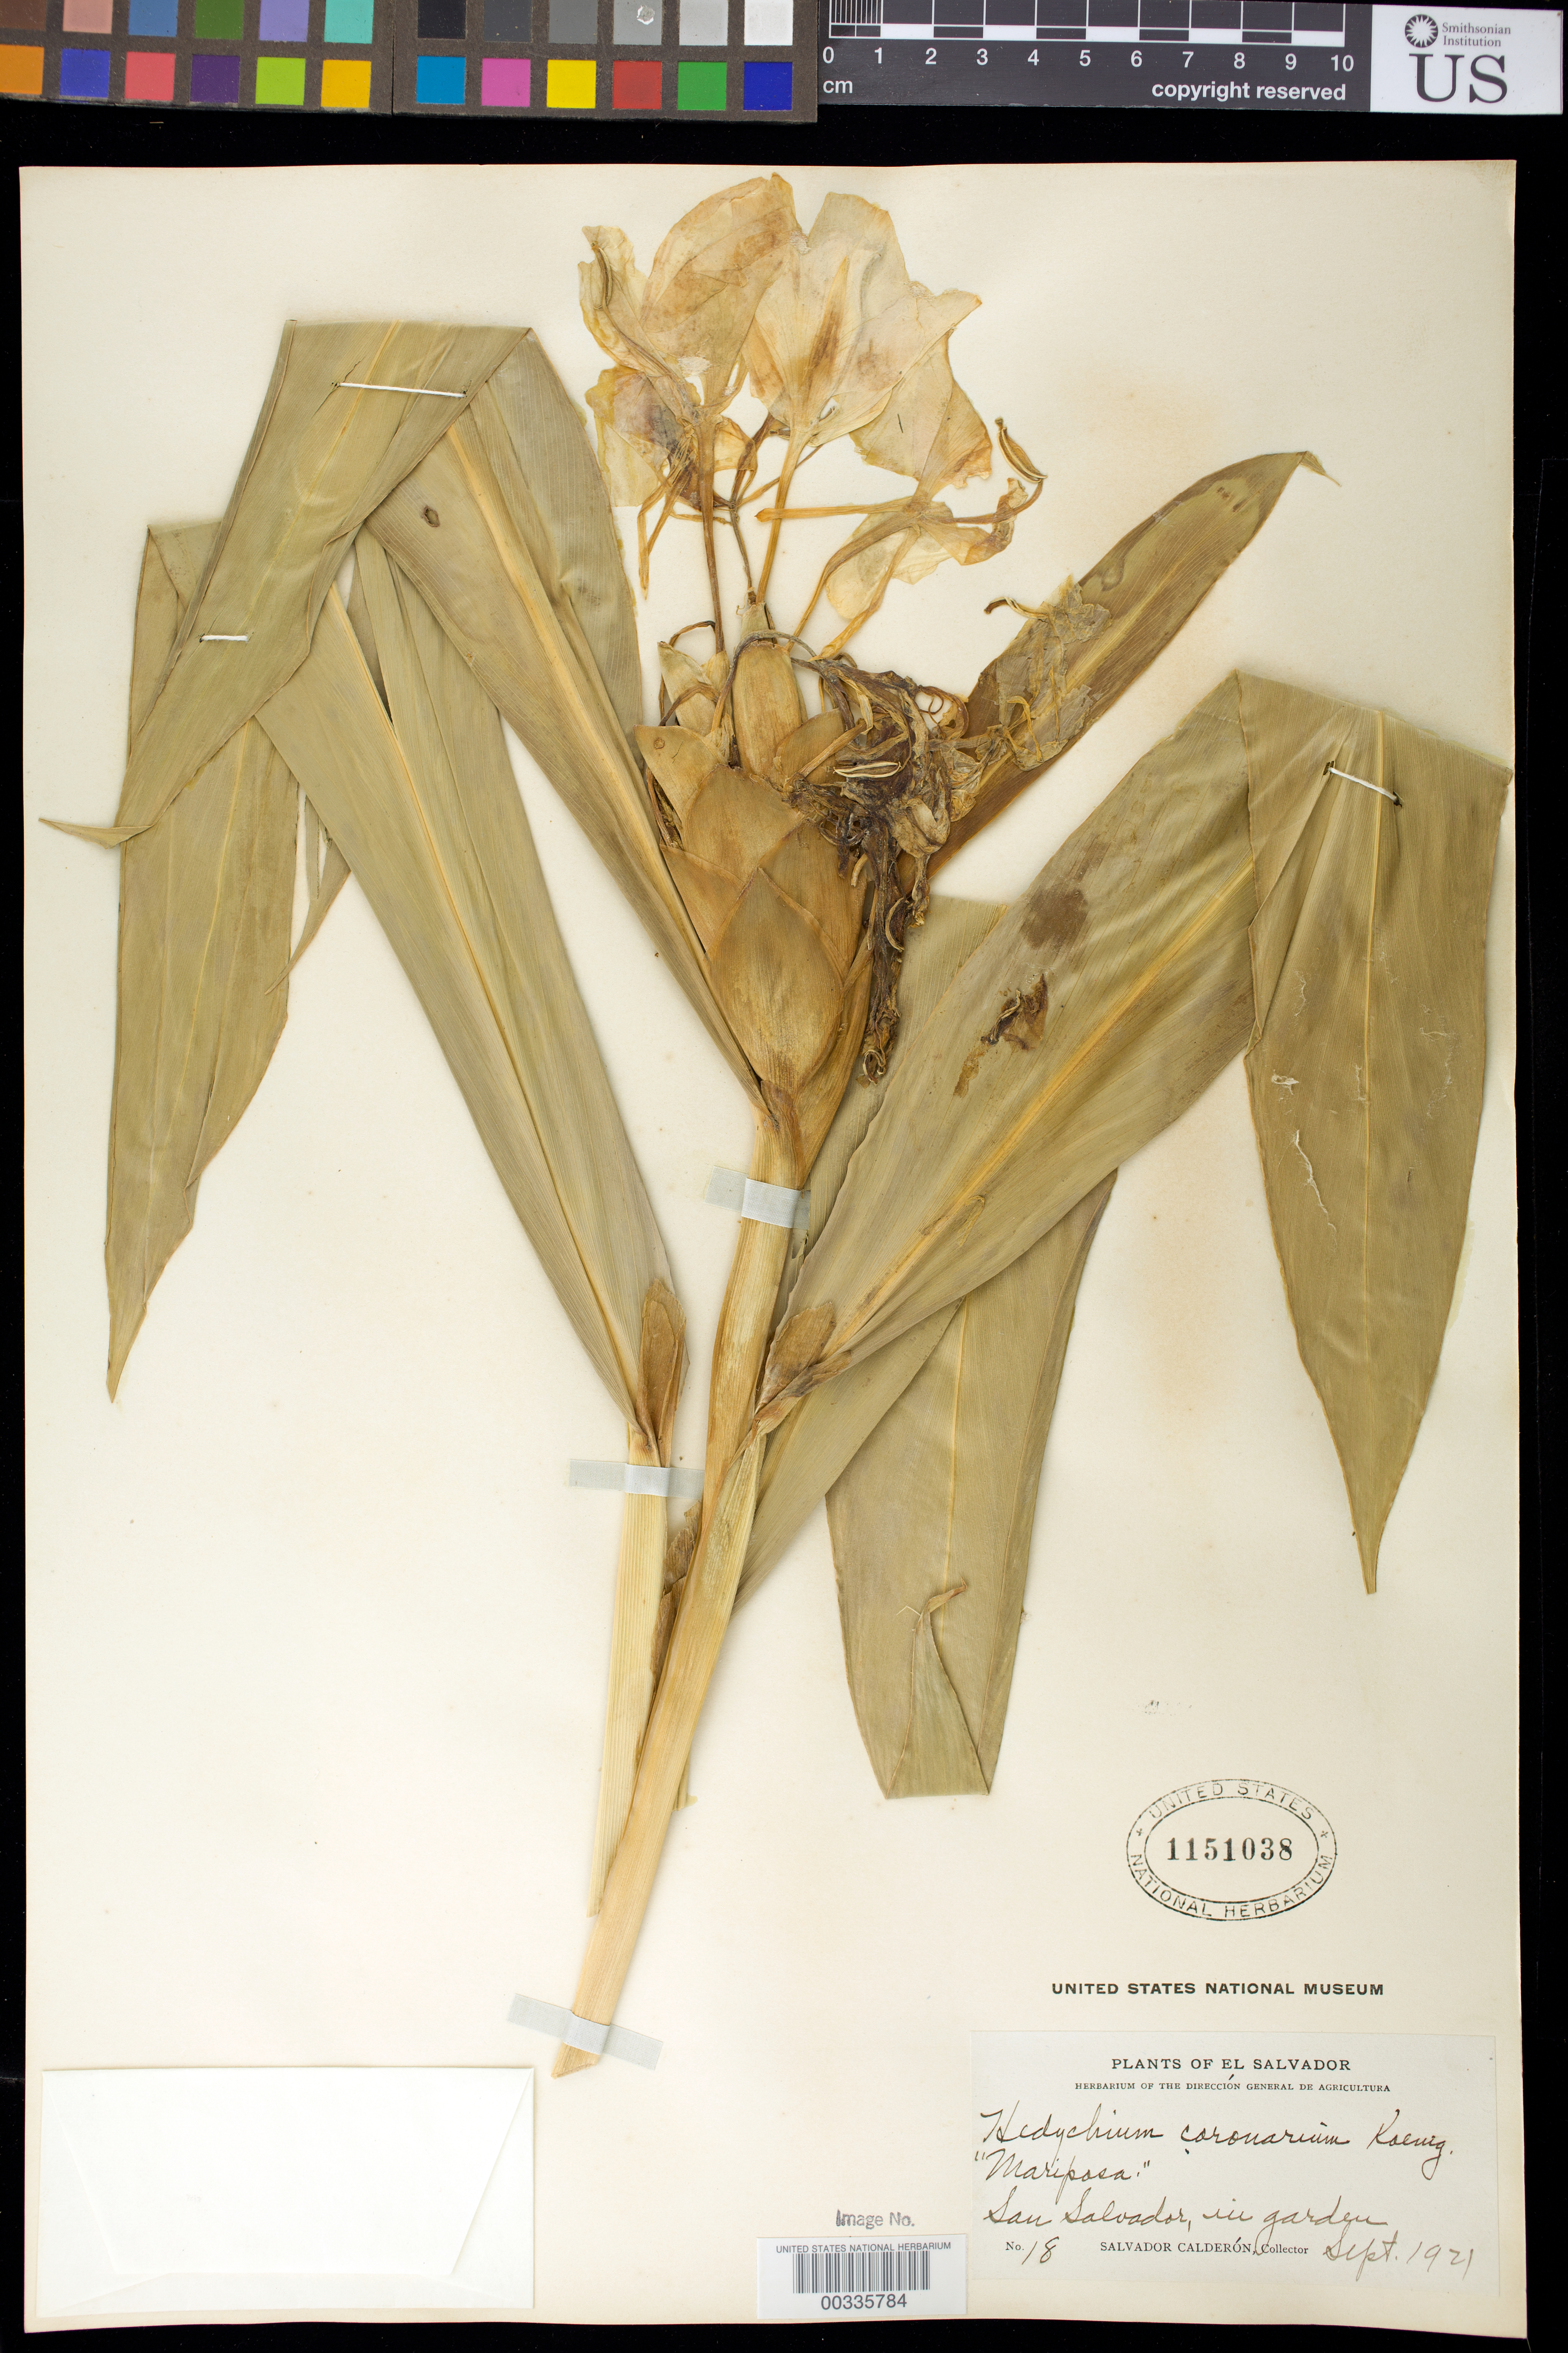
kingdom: Plantae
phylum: Tracheophyta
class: Liliopsida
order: Zingiberales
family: Zingiberaceae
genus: Hedychium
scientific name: Hedychium coronarium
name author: J. Koenig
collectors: S. Calderón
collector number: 18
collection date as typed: Sep 1921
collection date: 1921-09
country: El Salvador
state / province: San Salvador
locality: San salvador, in garden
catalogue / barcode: US 1151038